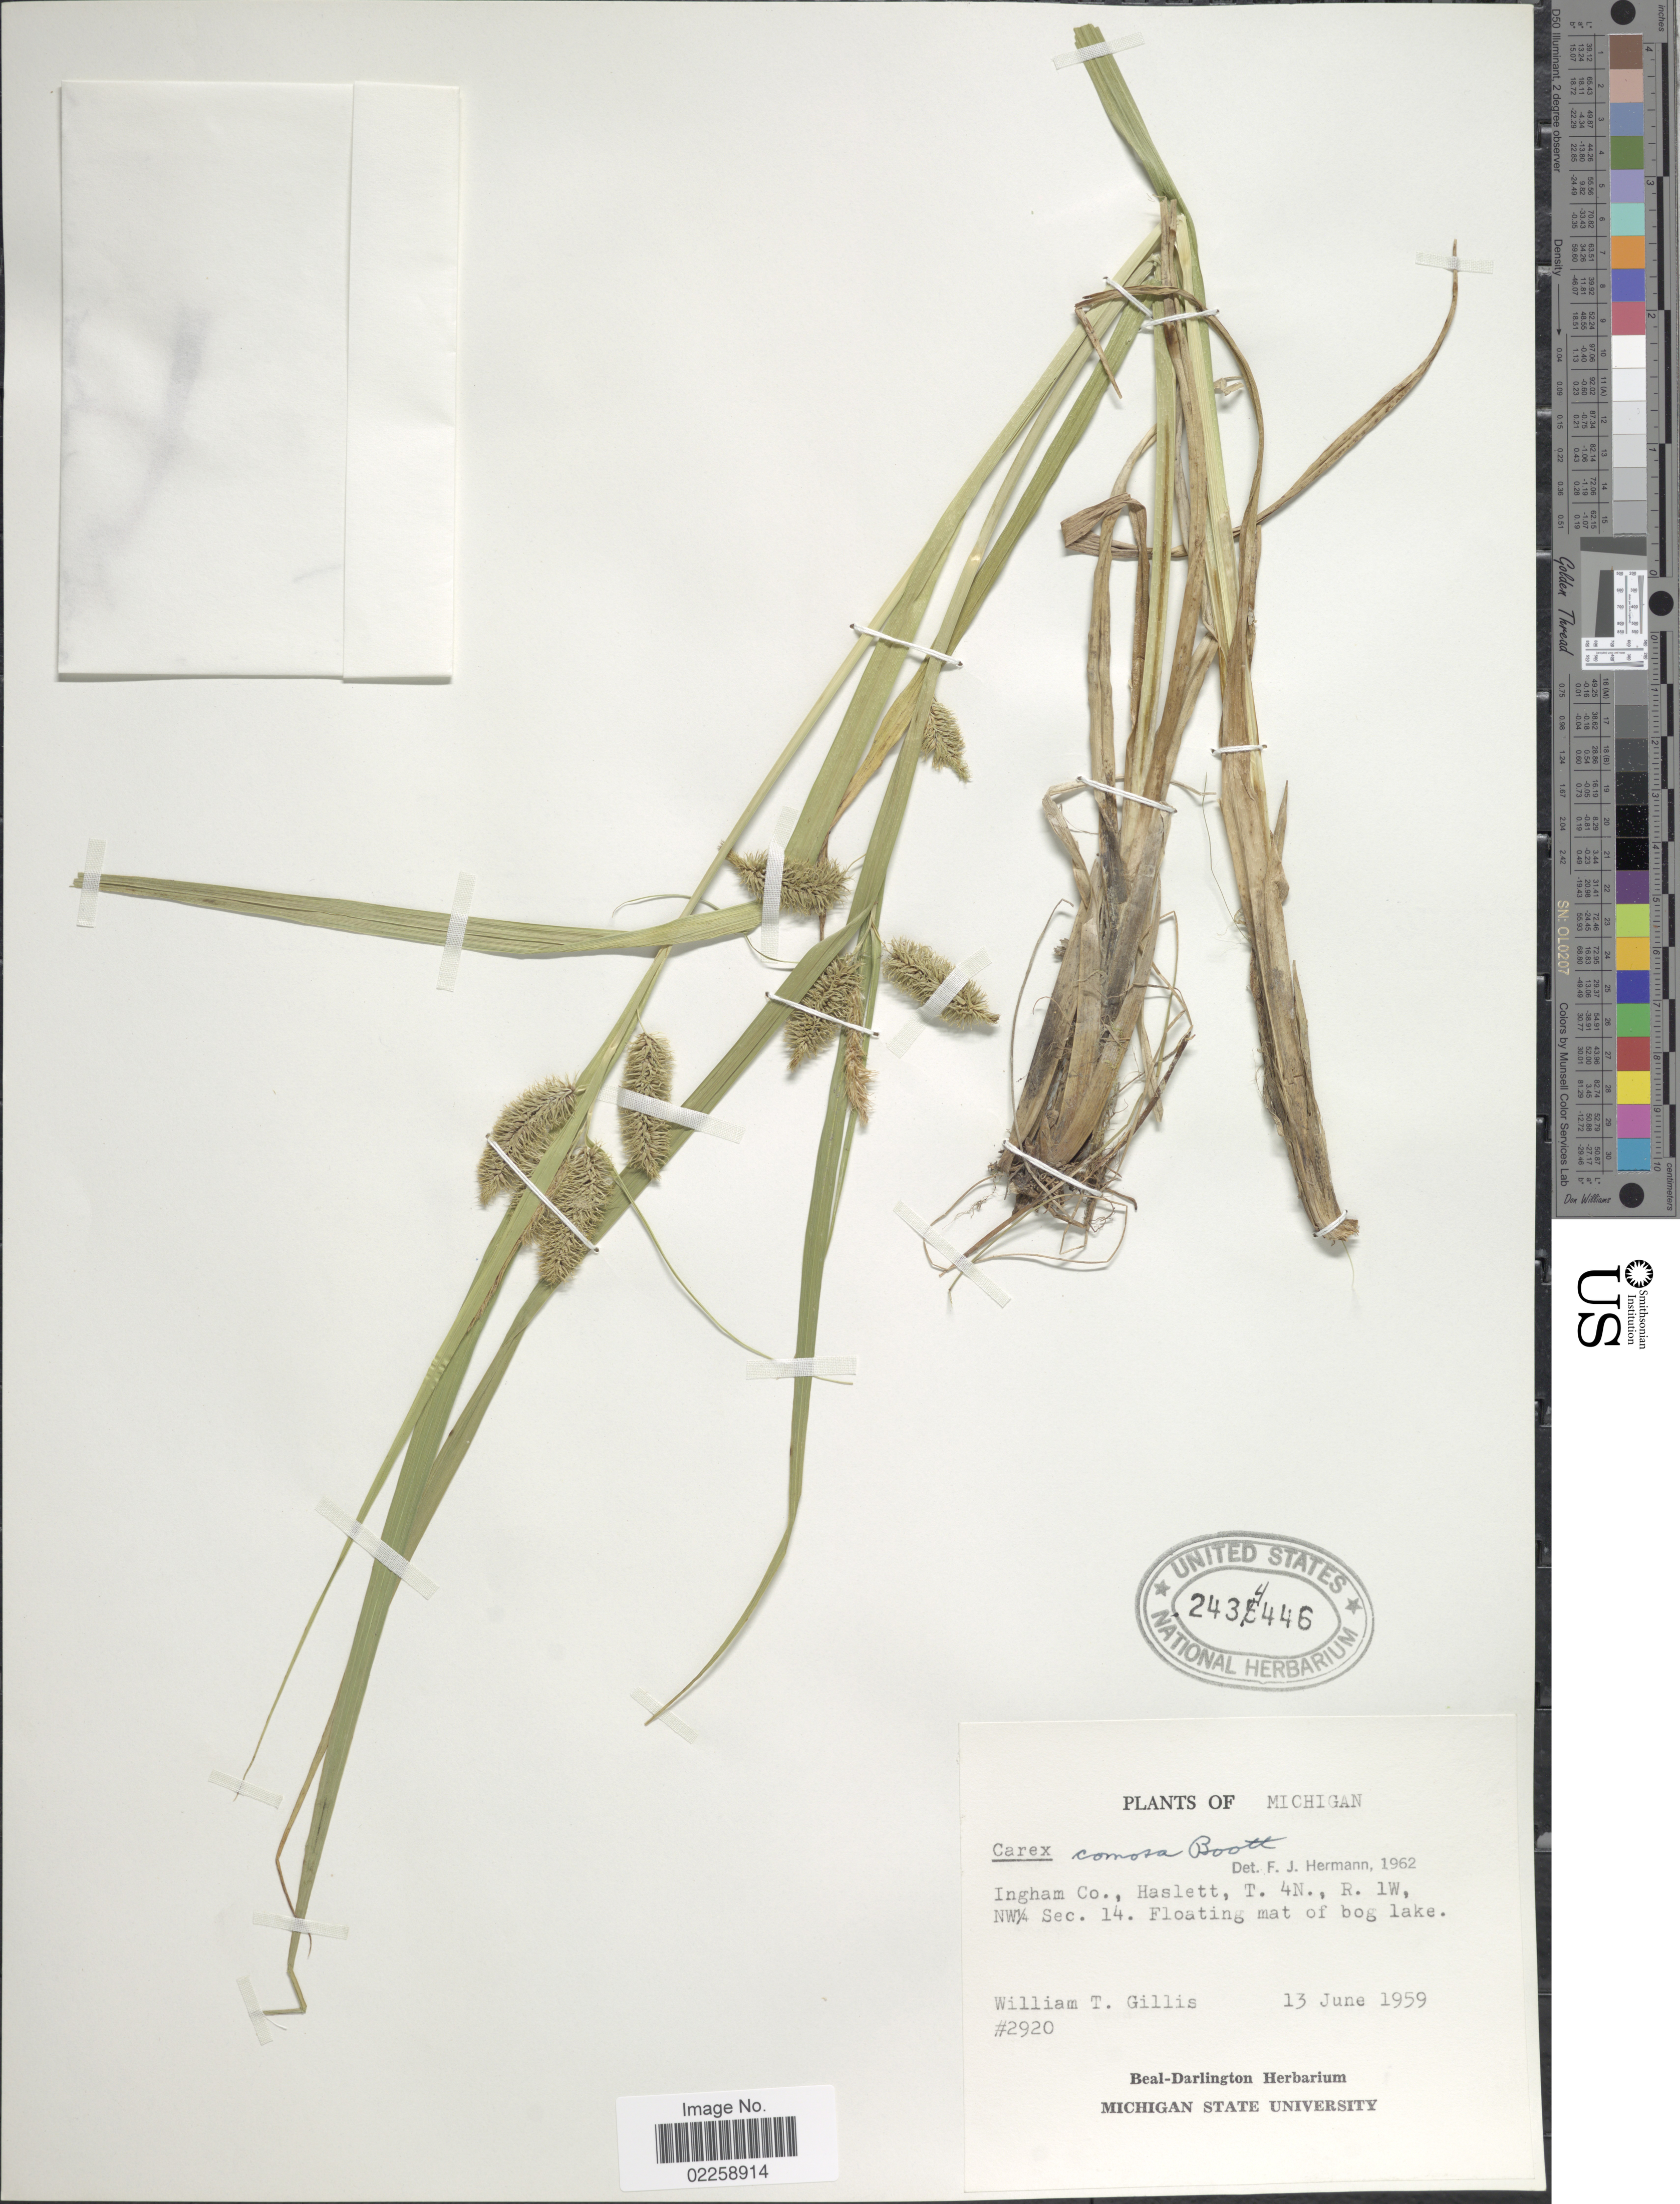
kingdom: Plantae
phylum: Tracheophyta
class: Liliopsida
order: Poales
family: Cyperaceae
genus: Carex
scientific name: Carex comosa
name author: Boott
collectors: W. T. Gillis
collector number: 2920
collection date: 1959-06-13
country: United States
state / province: Michigan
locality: Ingham Co., Haslett, T4N, R1W, NW ¼ Sec. 14. Floating mat of bog lake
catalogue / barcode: US 2434446